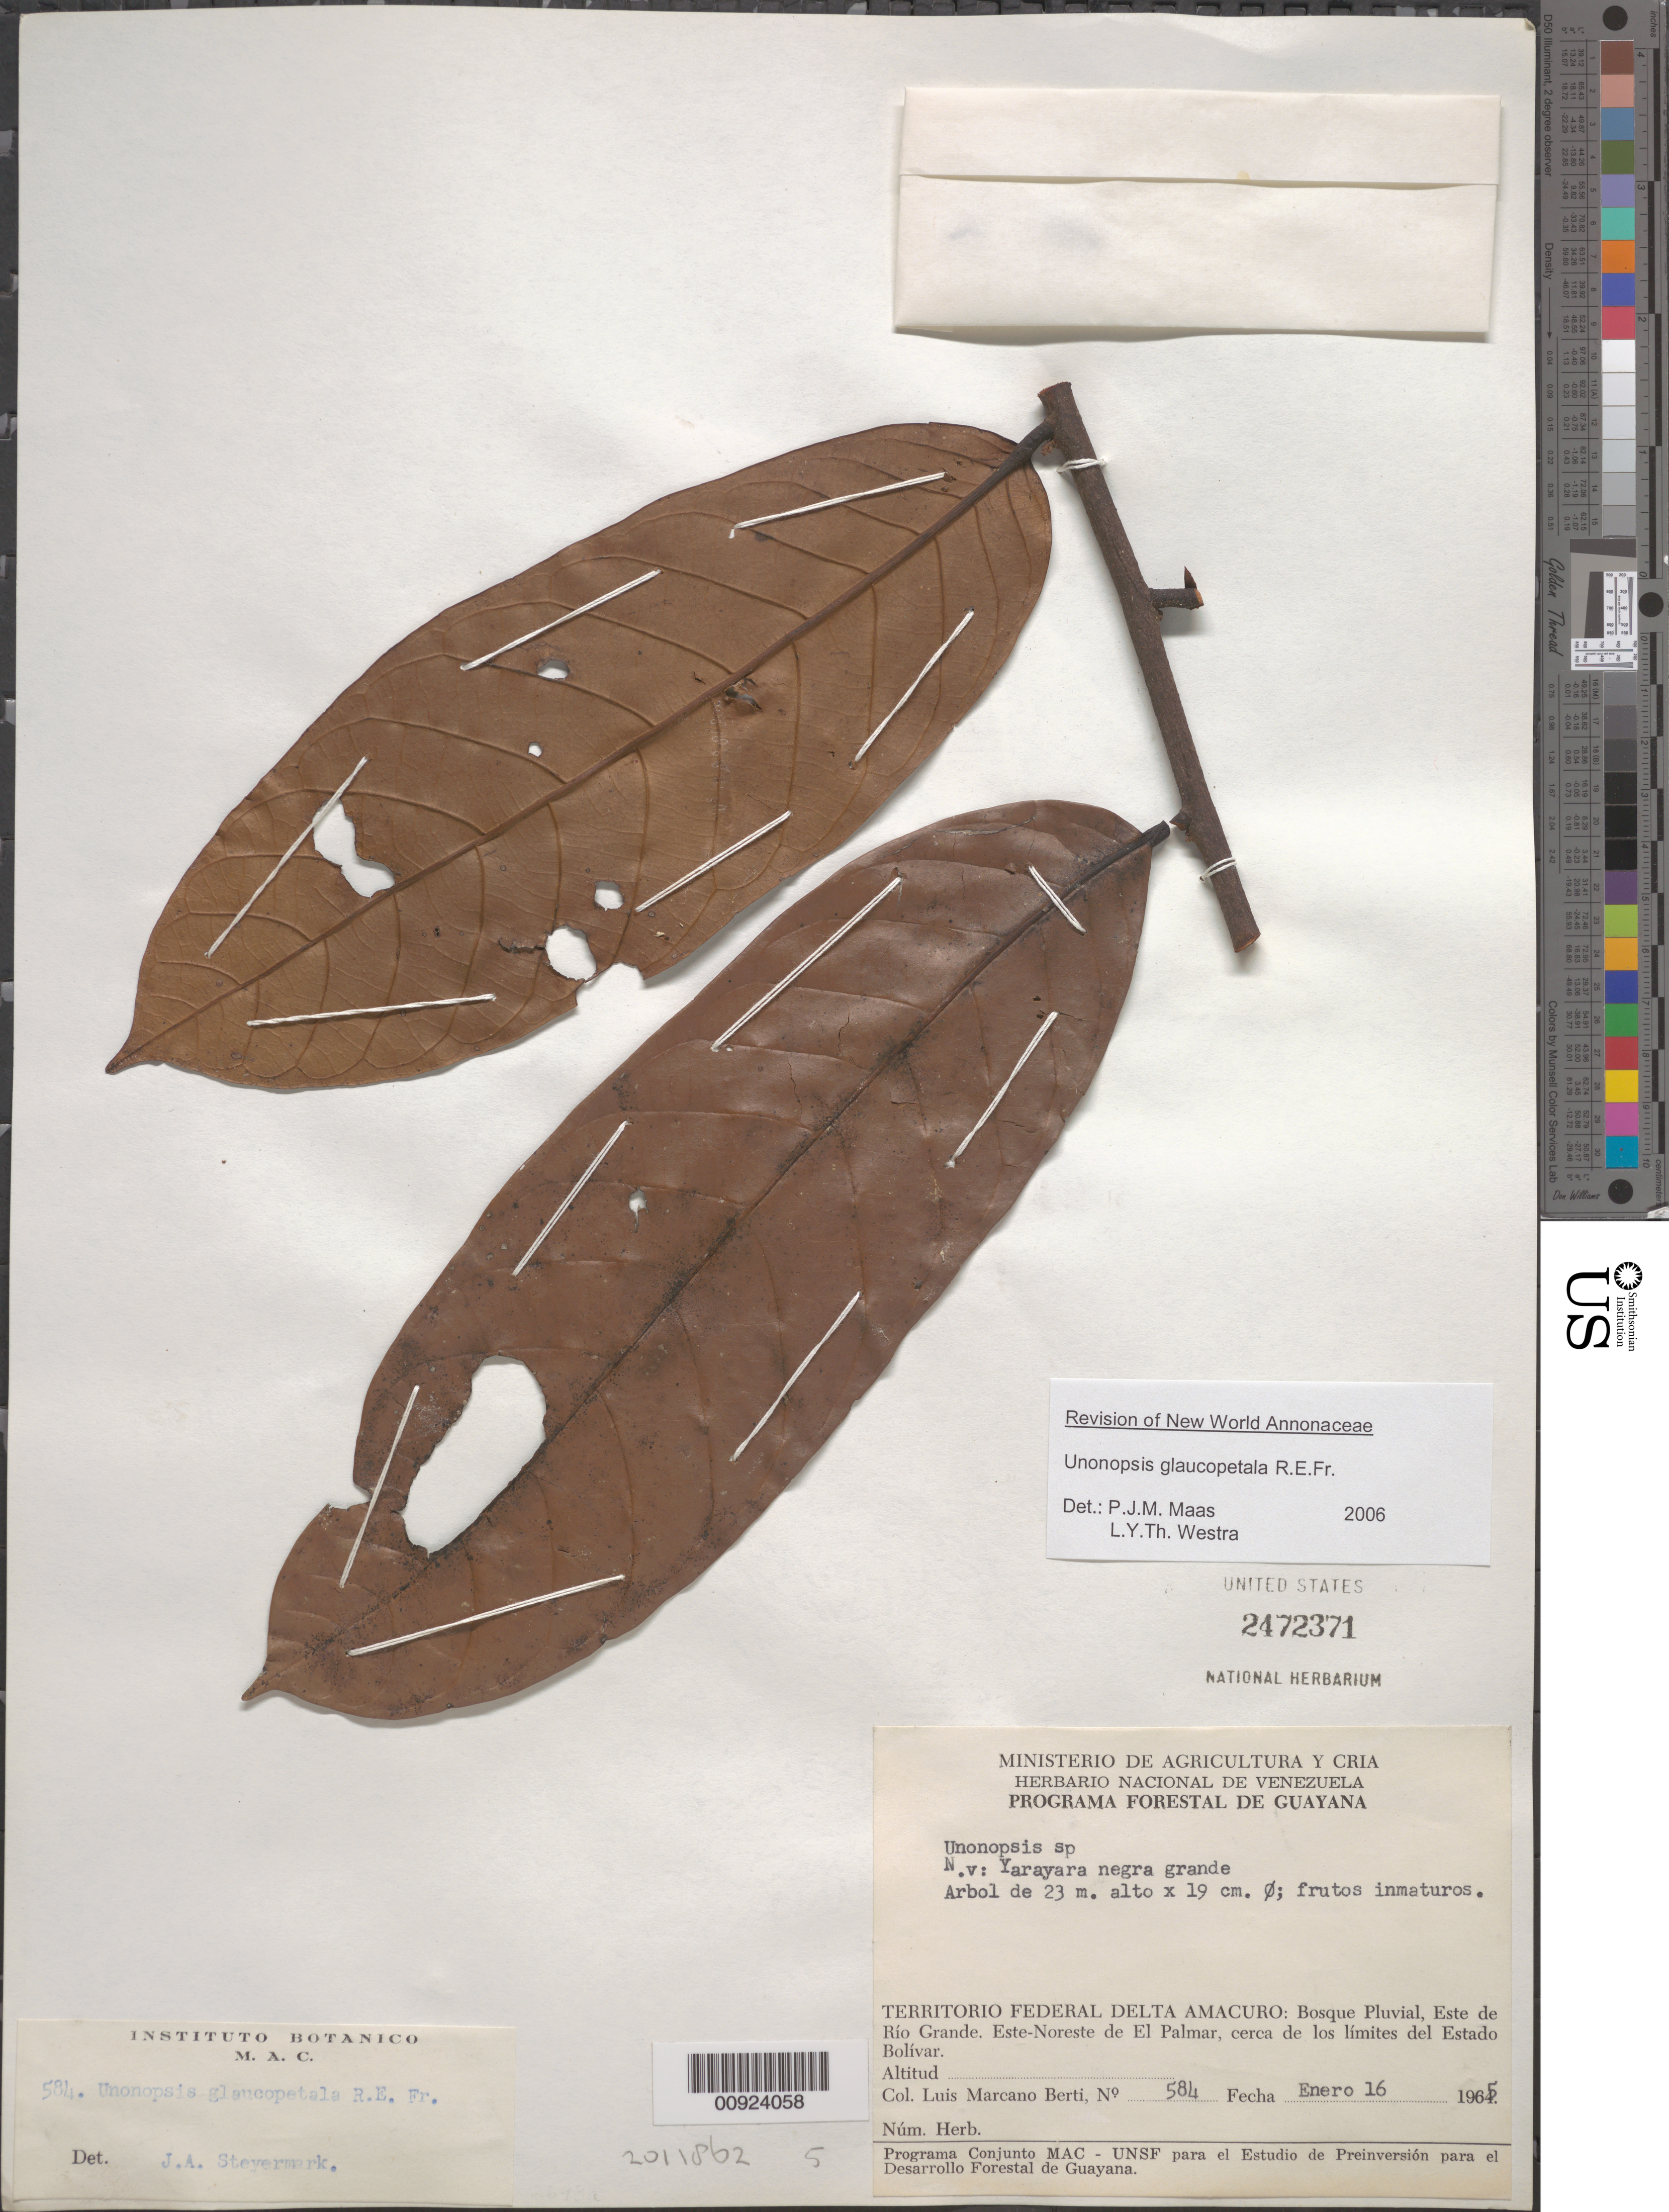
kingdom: Plantae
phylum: Tracheophyta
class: Magnoliopsida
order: Magnoliales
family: Annonaceae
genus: Unonopsis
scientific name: Unonopsis glaucopetala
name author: R.E. Fr.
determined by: Maas, P. J.; Westra, L. Y.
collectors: L. Marcano-Berti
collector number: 584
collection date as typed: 16-Jan-65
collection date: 1965-01-16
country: Venezuela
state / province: Delta Amacuro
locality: Este de Río Grande, ENE de El Palmar, cerca de los limites del Estado Bolívar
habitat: Bosque pluvial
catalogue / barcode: US 2472371